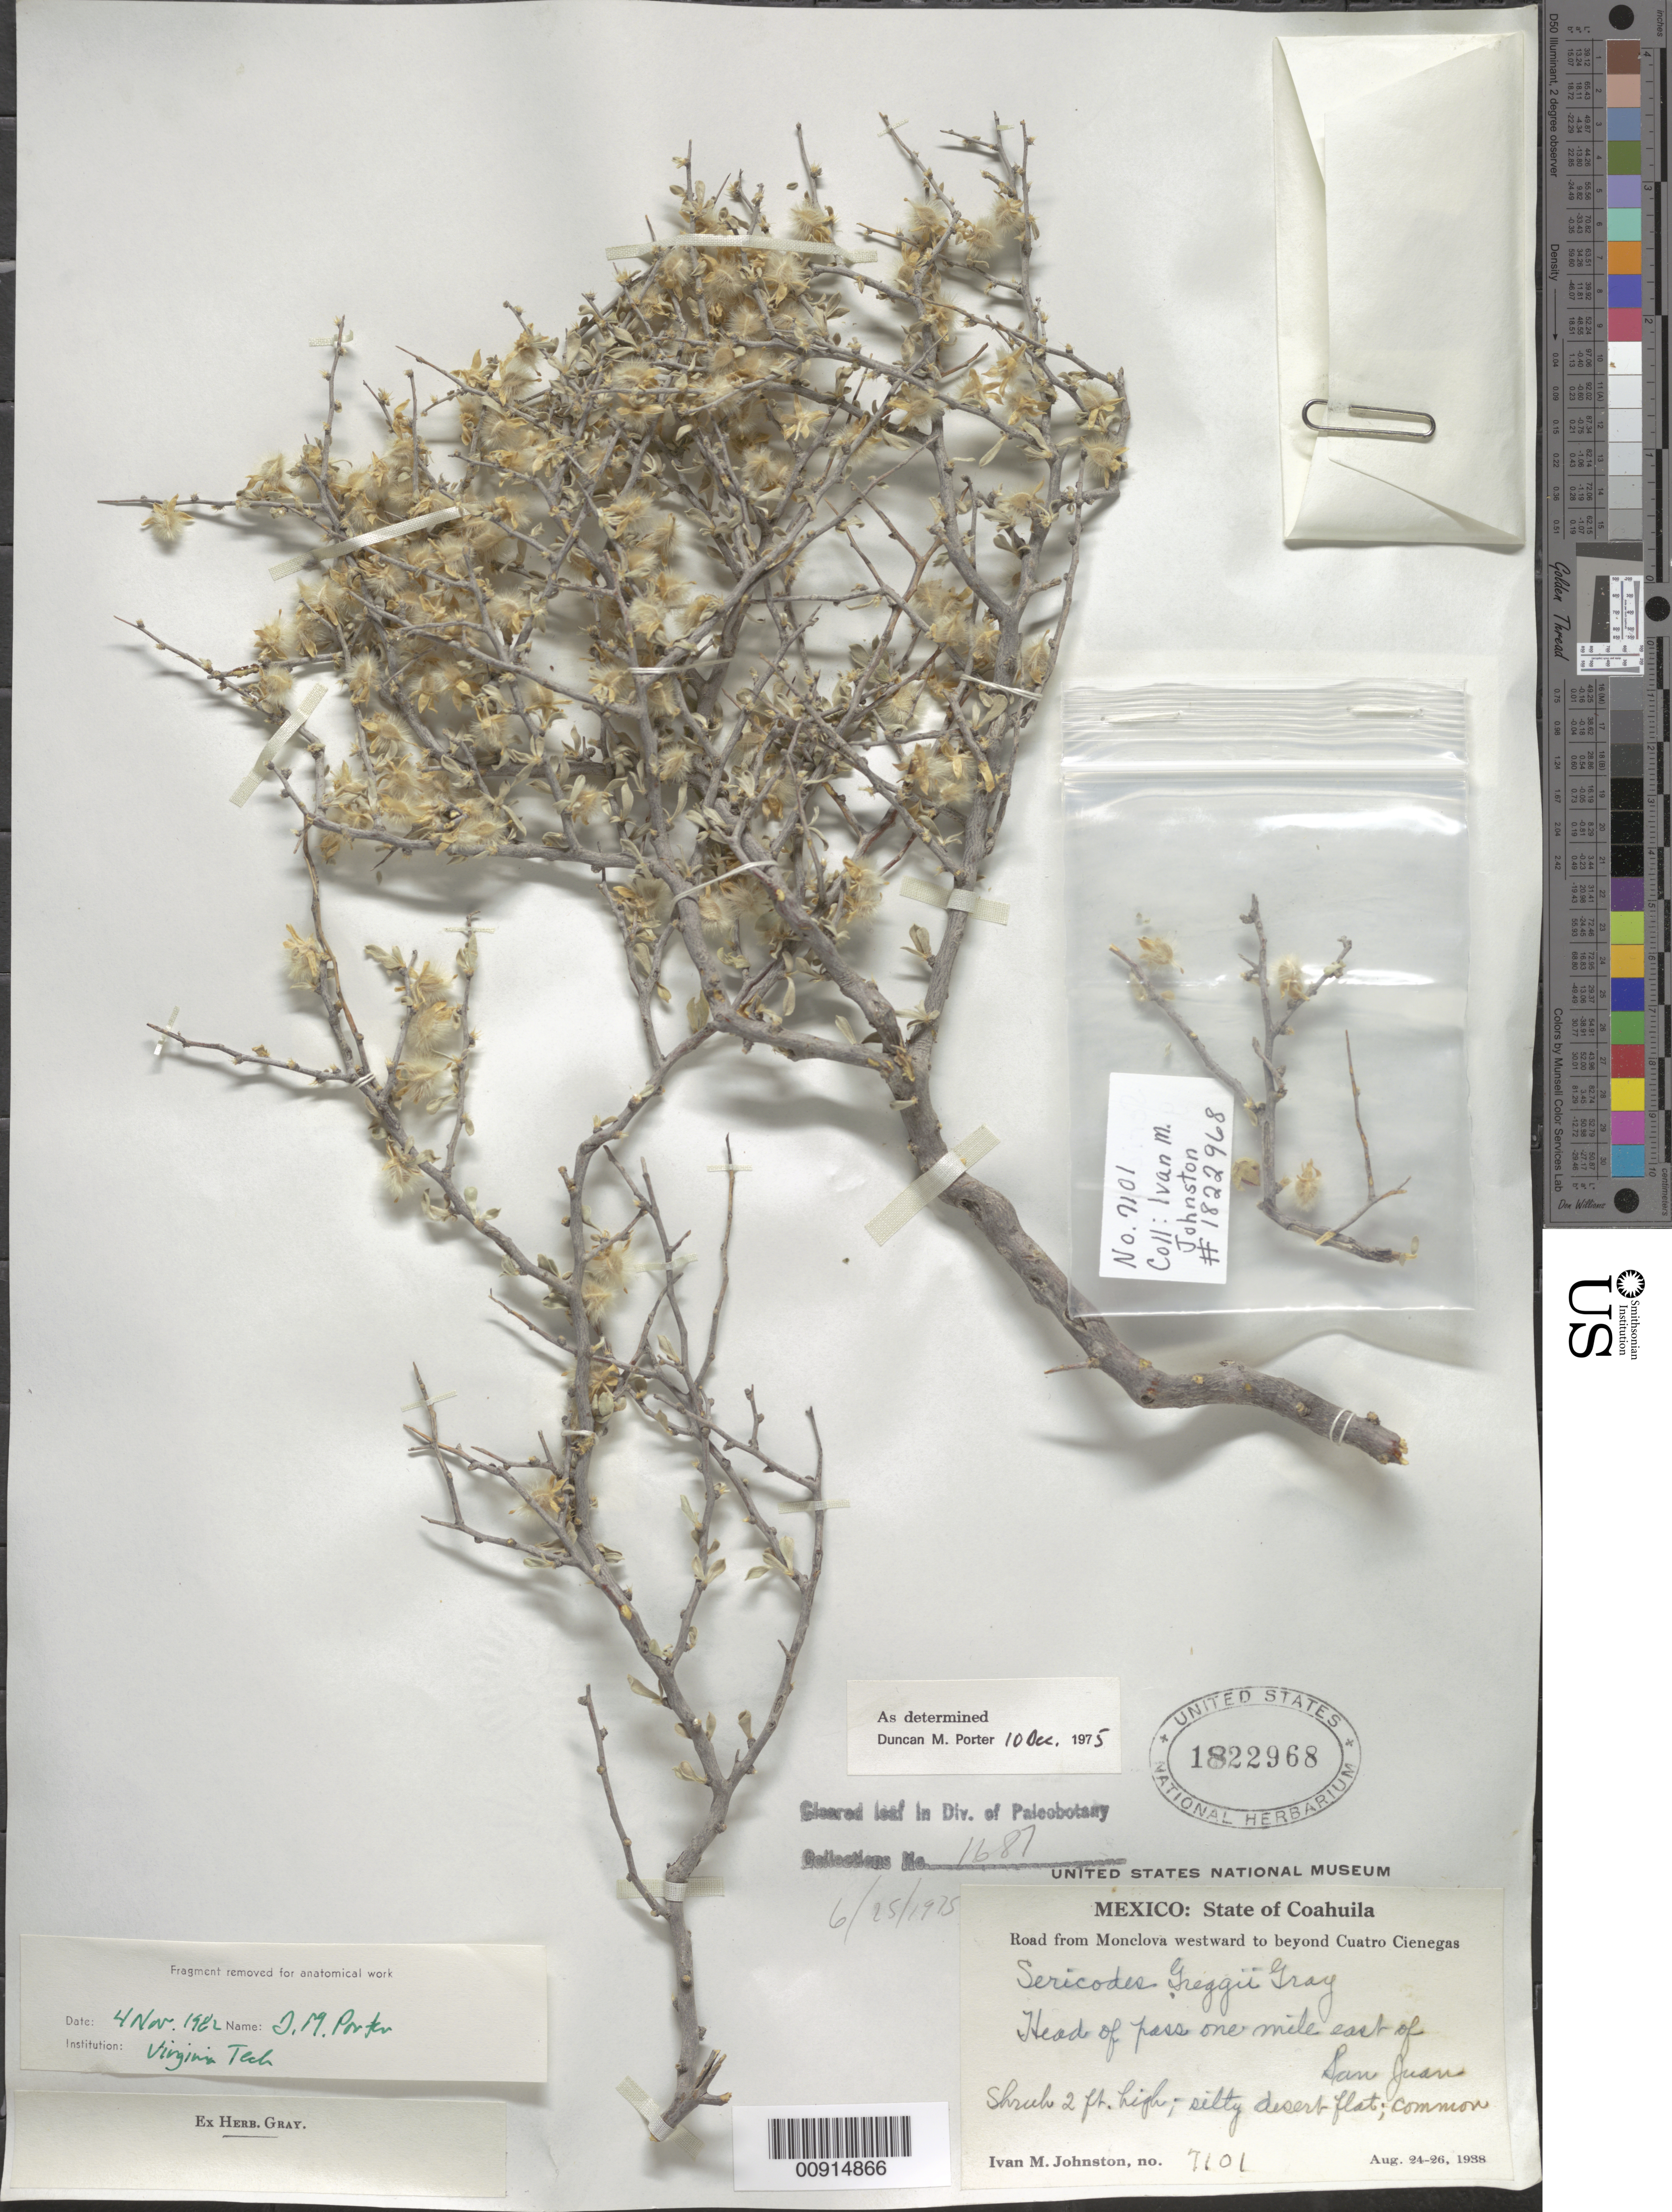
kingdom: Plantae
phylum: Tracheophyta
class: Magnoliopsida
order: Zygophyllales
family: Zygophyllaceae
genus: Sericodes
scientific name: Sericodes greggii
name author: A. Gray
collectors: I.M. Johnston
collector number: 7101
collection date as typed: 24 Aug 1938 to 26 Aug 1938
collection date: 1938-08-24/1938-08-26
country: Mexico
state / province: Coahuila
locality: State of Coahuila: Head of pass one mile east of San Juan. Road from Monclova westward to beyond Cuatro Ciénegas.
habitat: Silty desert flat.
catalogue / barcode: US 1822968